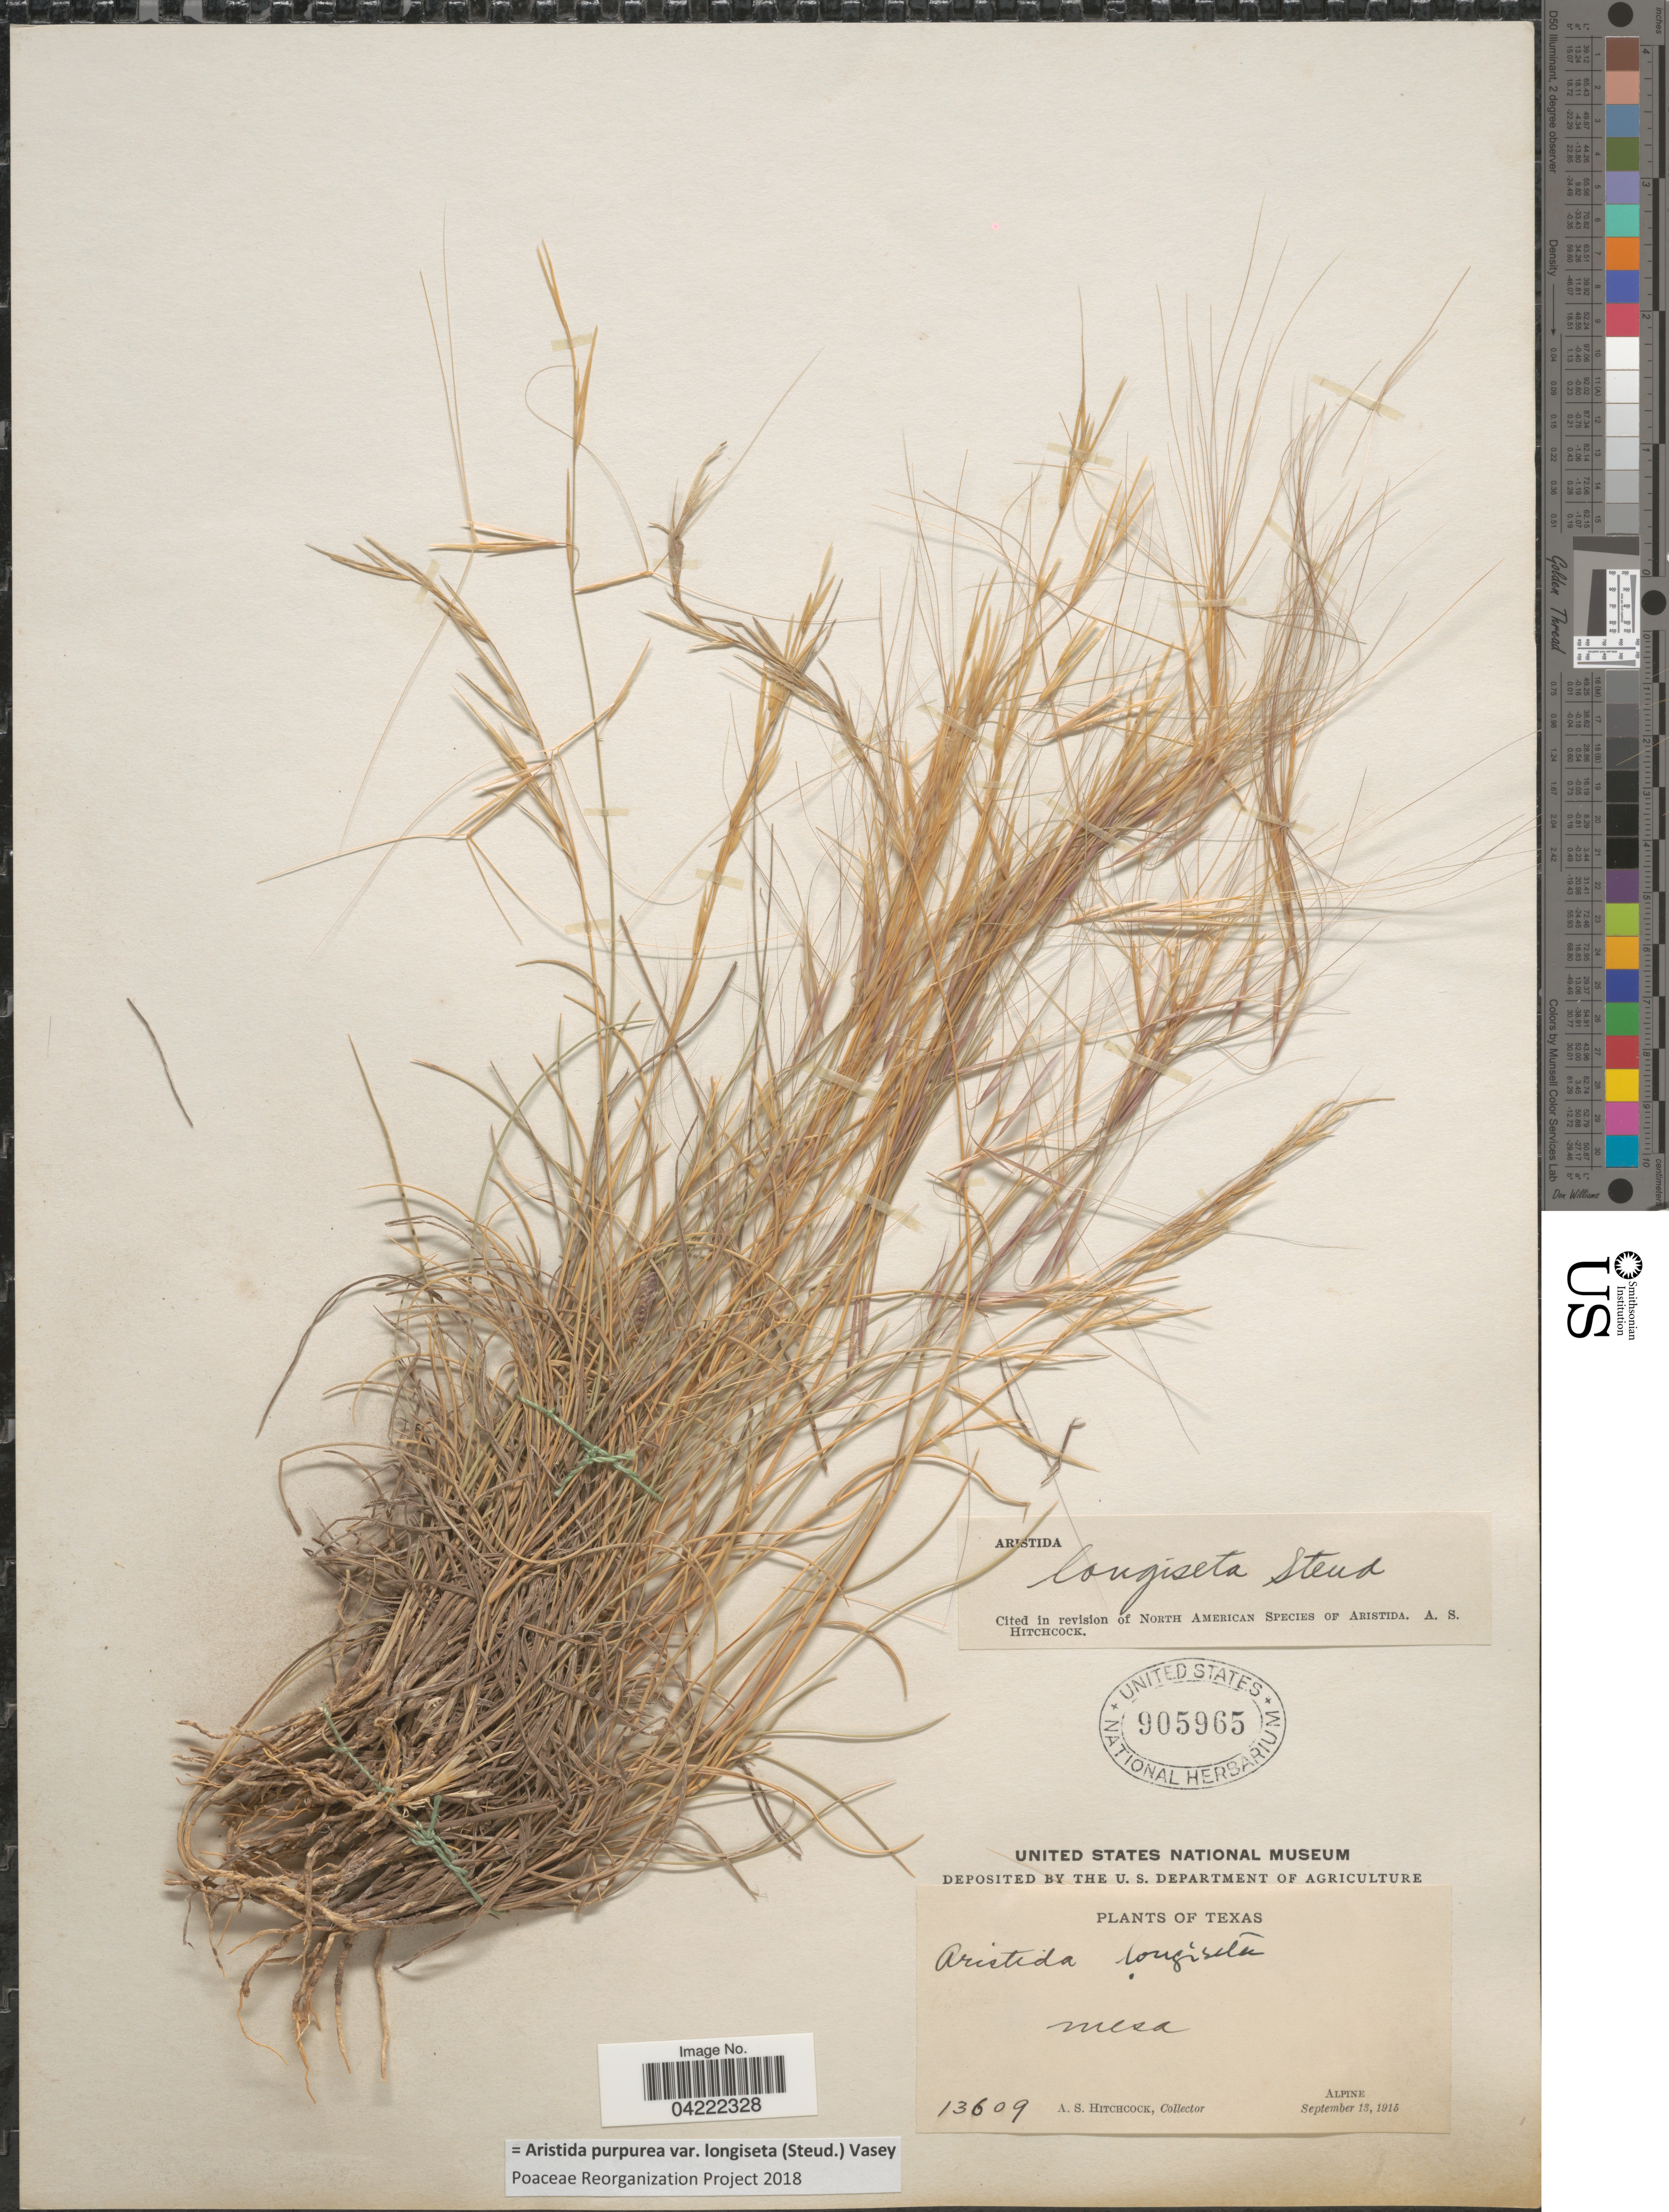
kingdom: Plantae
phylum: Tracheophyta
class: Liliopsida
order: Poales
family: Poaceae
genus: Aristida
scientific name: Aristida purpurea var. longiseta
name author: (Steud.) Vasey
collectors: A. S. Hitchcock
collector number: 13609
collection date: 1915-09-13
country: United States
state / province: Texas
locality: Mesa. Alpine.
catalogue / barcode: US 905965